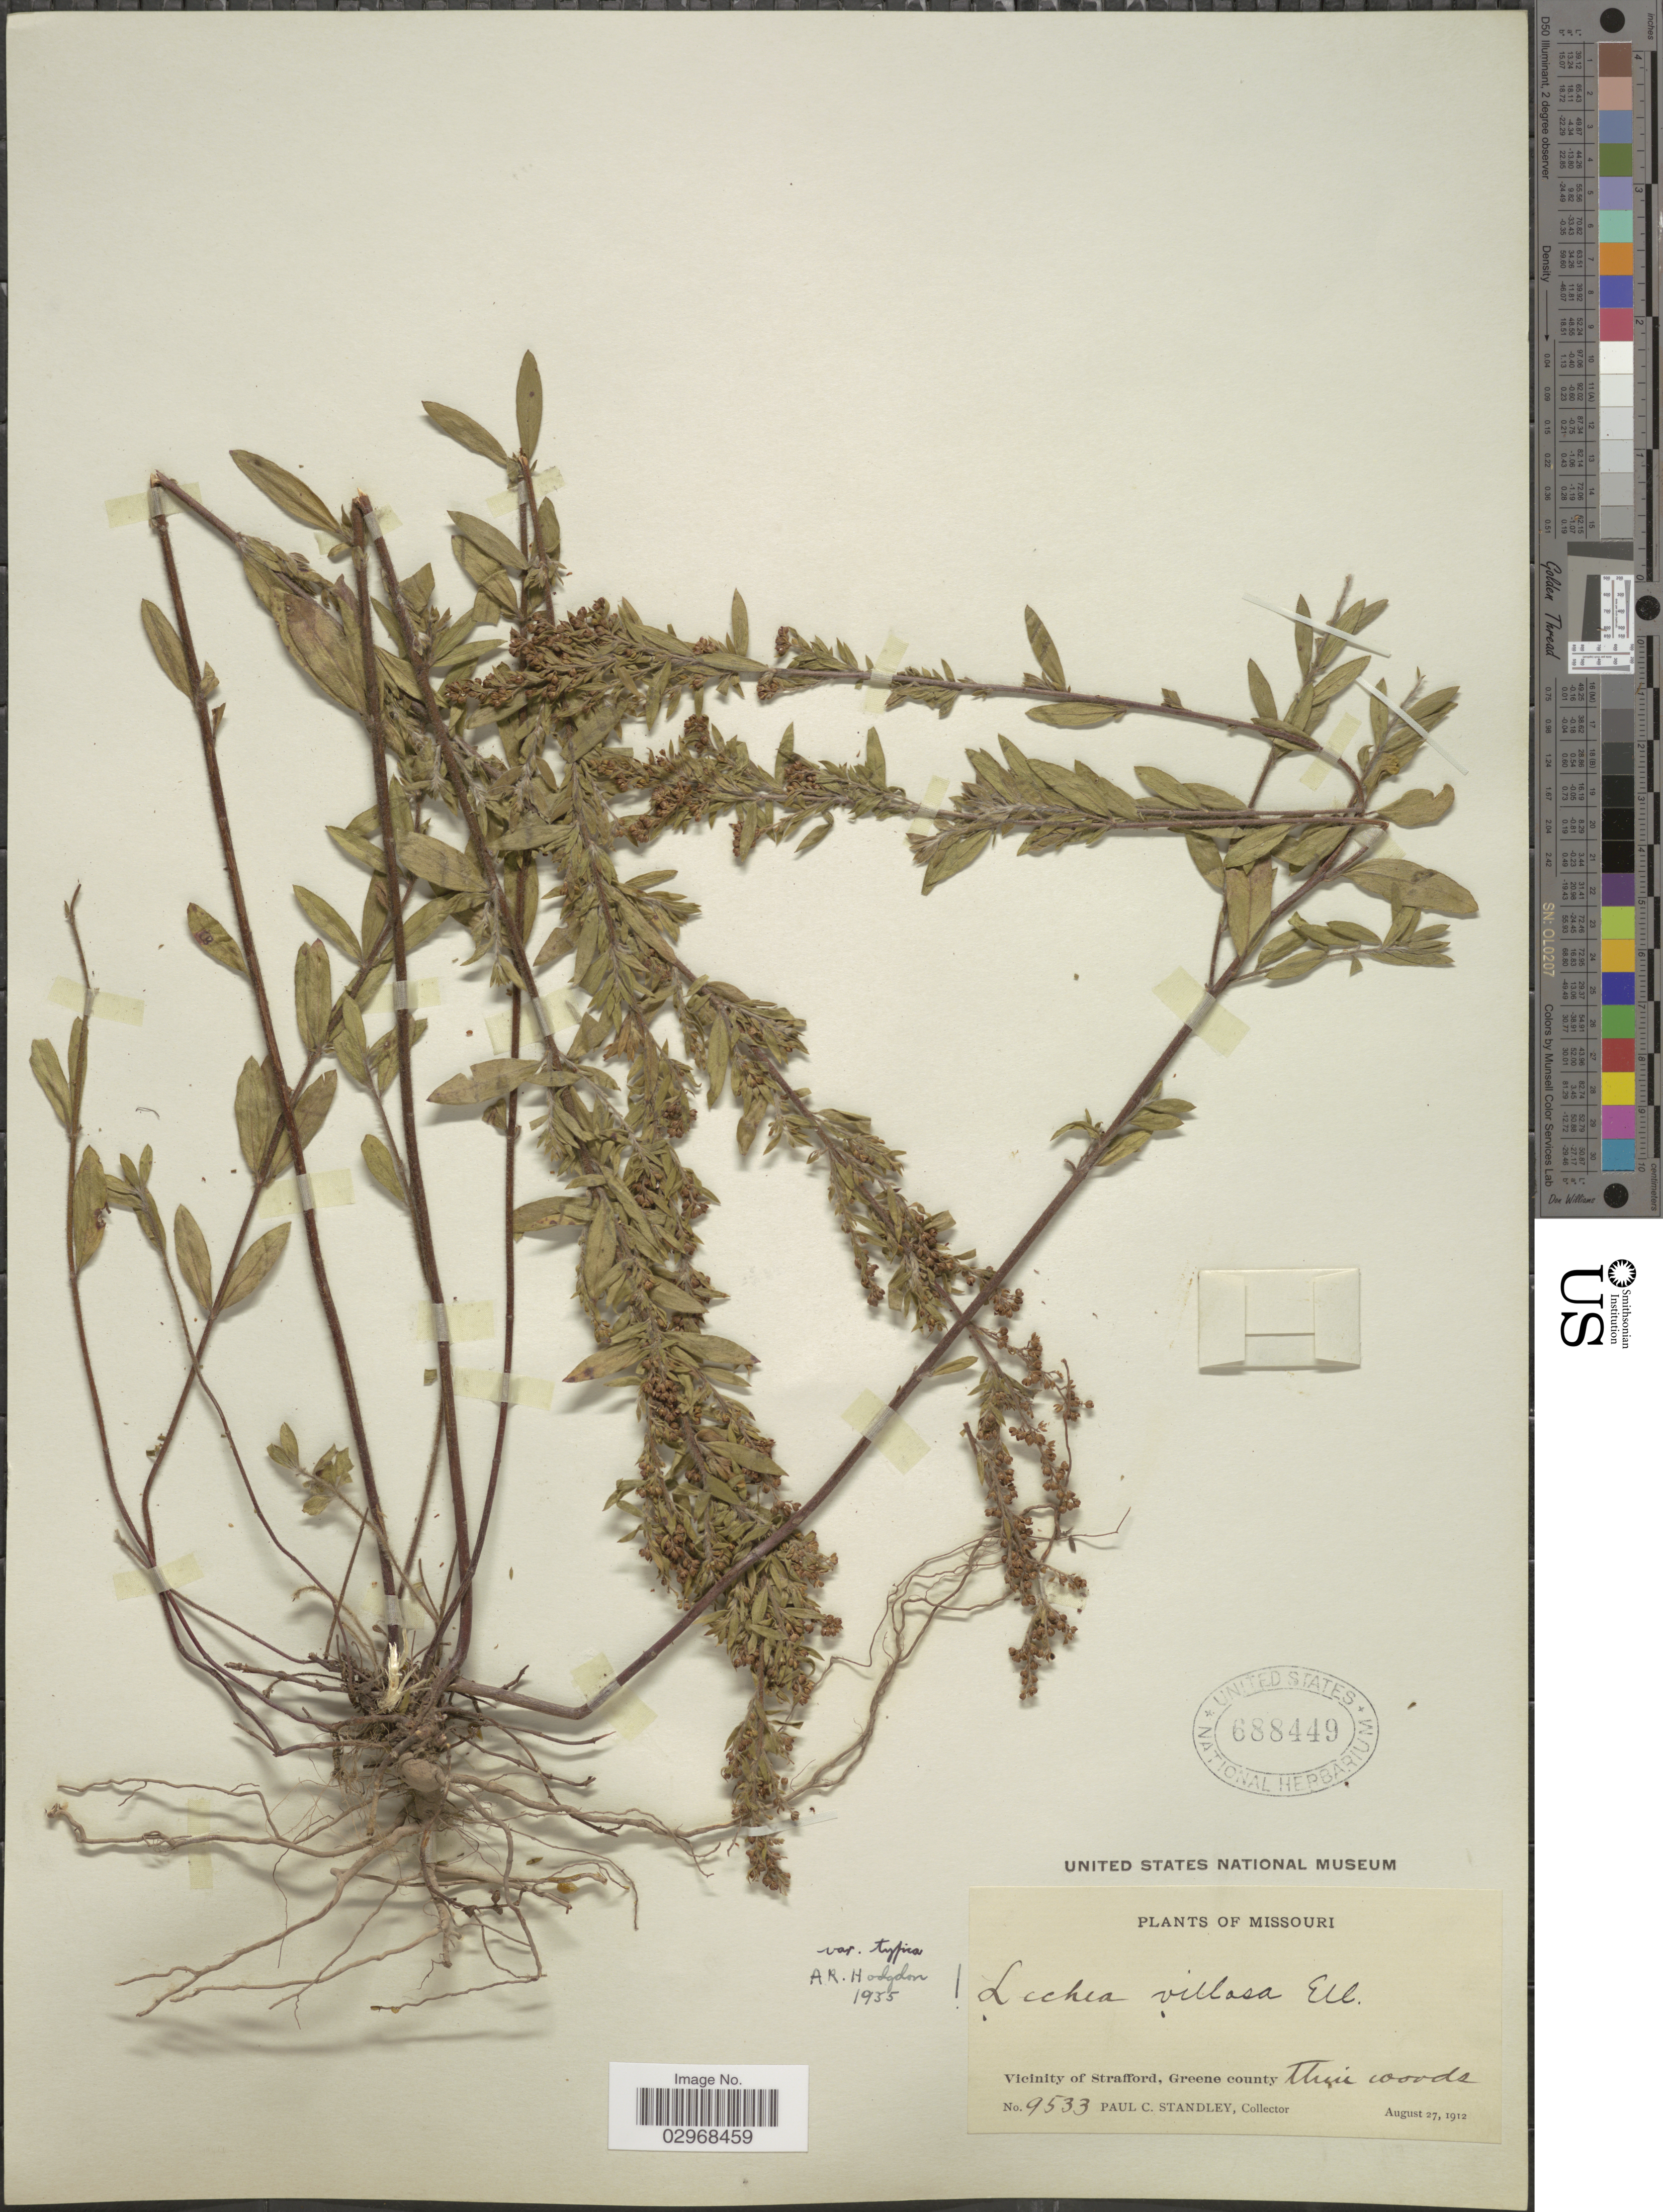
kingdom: Plantae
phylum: Tracheophyta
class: Magnoliopsida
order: Malvales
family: Cistaceae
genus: Lechea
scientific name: Lechea villosa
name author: Elliott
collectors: P. C. Standley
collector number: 9533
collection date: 1912-08-27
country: United States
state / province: Missouri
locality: Vicinity of Strafford, Greene county.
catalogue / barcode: US 688449